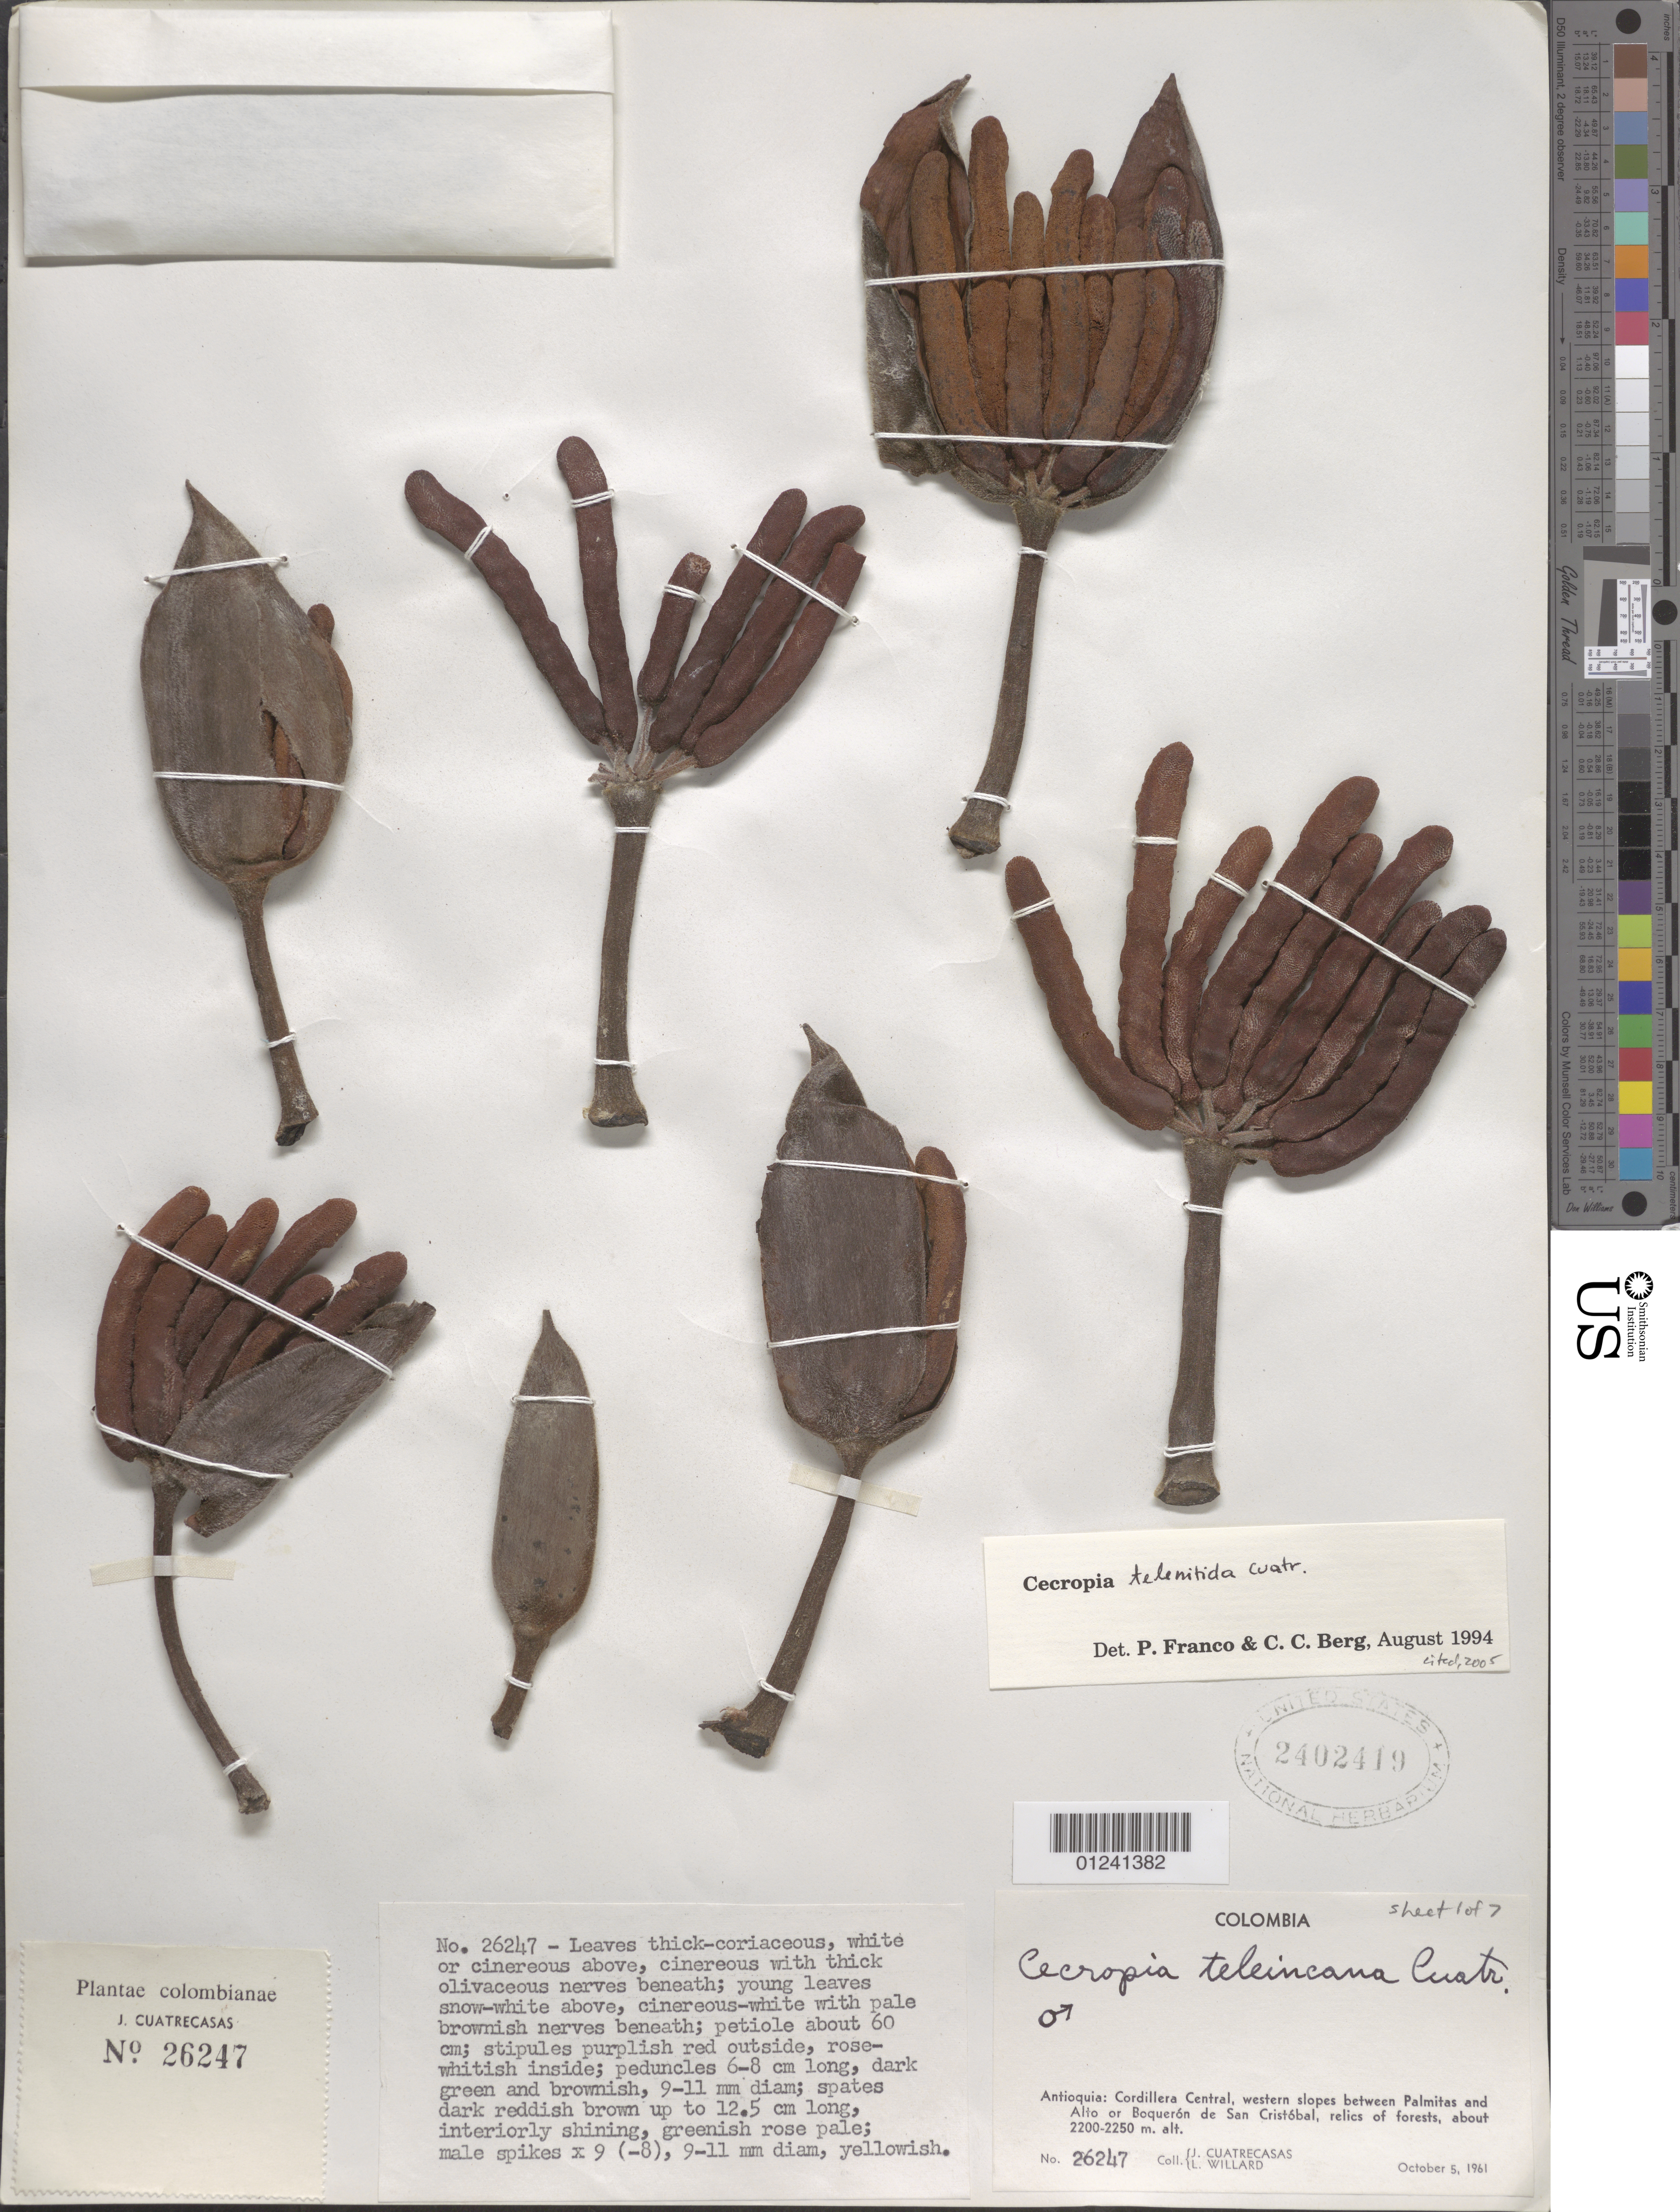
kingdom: Plantae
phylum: Tracheophyta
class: Magnoliopsida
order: Rosales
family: Urticaceae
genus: Cecropia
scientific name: Cecropia telenitida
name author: Cuatrec.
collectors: J. Cuatrecasas & L. Willard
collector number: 26247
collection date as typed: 05 Oct 1961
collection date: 1961-10-05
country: Colombia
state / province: Antioquia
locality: Cordillera Central, western slopes between Palmitas and Alto or Boqueron de San Cristobal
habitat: relics of forest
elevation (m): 2200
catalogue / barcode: US 2402419